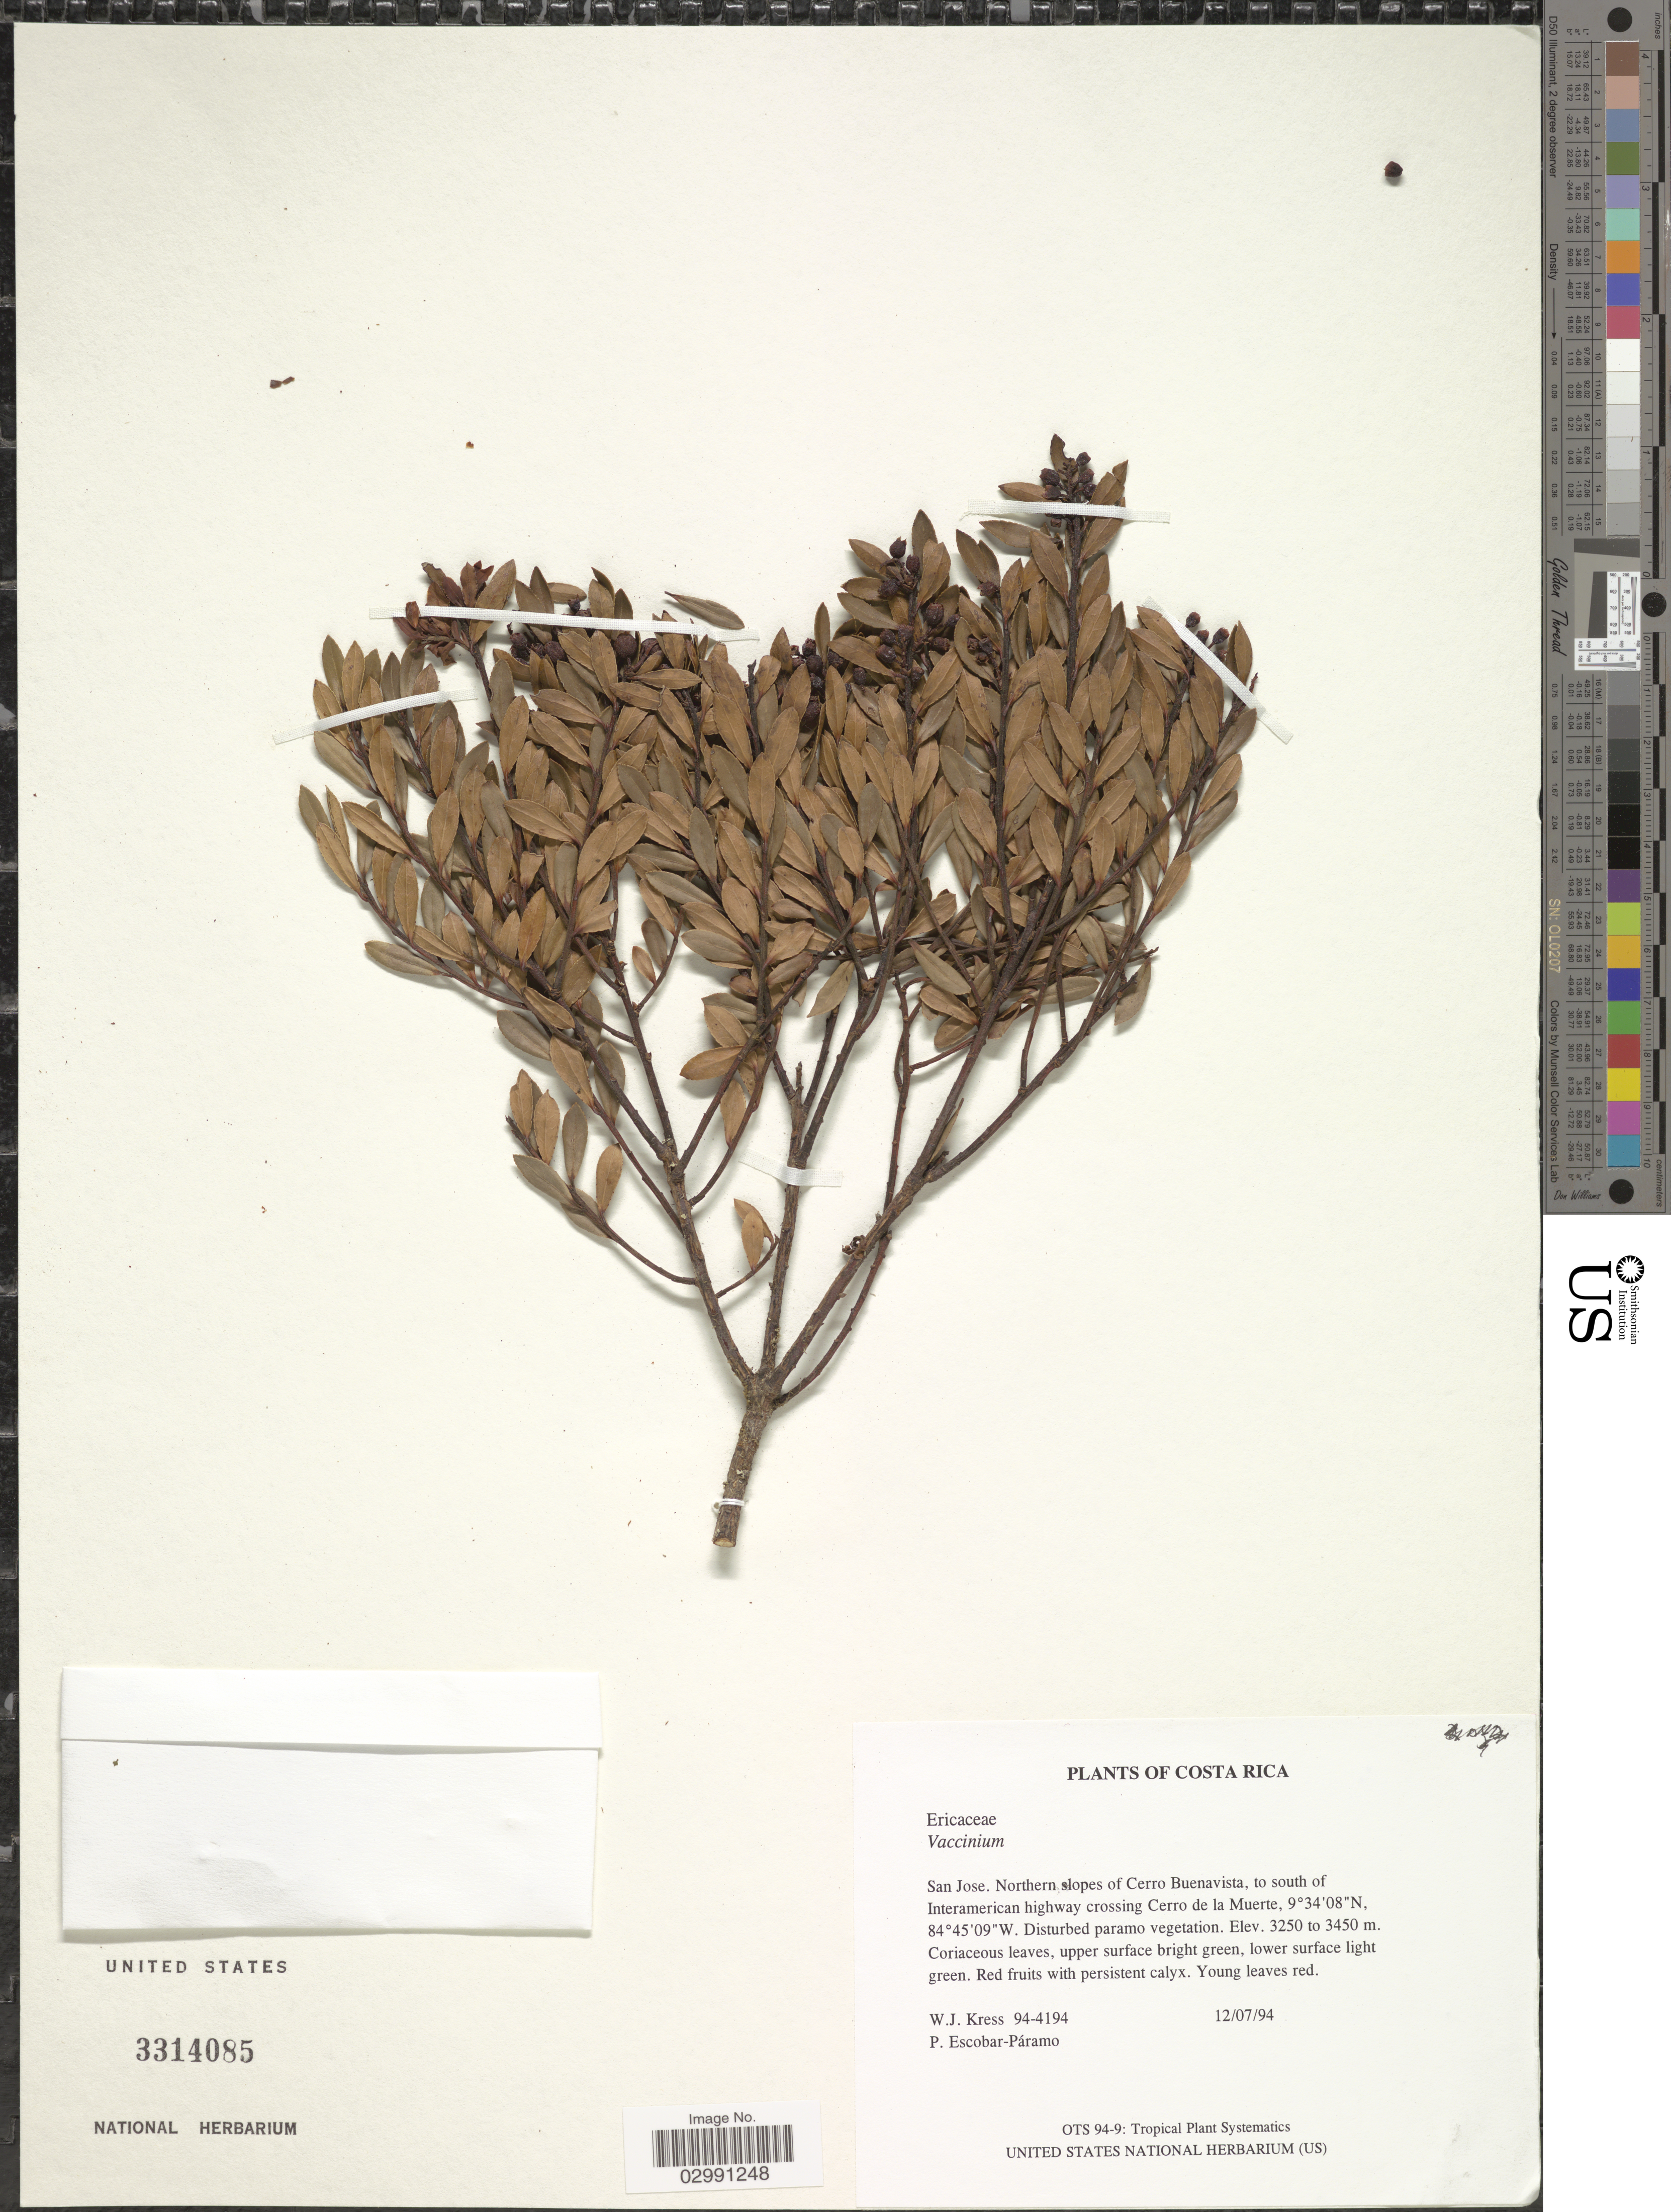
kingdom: Plantae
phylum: Tracheophyta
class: Magnoliopsida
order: Ericales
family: Ericaceae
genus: Vaccinium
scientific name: Vaccinium sp.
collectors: W. J. Kress & P. Escobar-Páramo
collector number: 94-4194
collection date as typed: Transcribed d/m/y: 12/7/94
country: Costa Rica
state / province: San José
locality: San Jose. Northern slopes of Cerro Buenavista, to south of Interamerican highway crossing Cerro de la Muerte.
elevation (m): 3250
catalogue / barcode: US 3314085